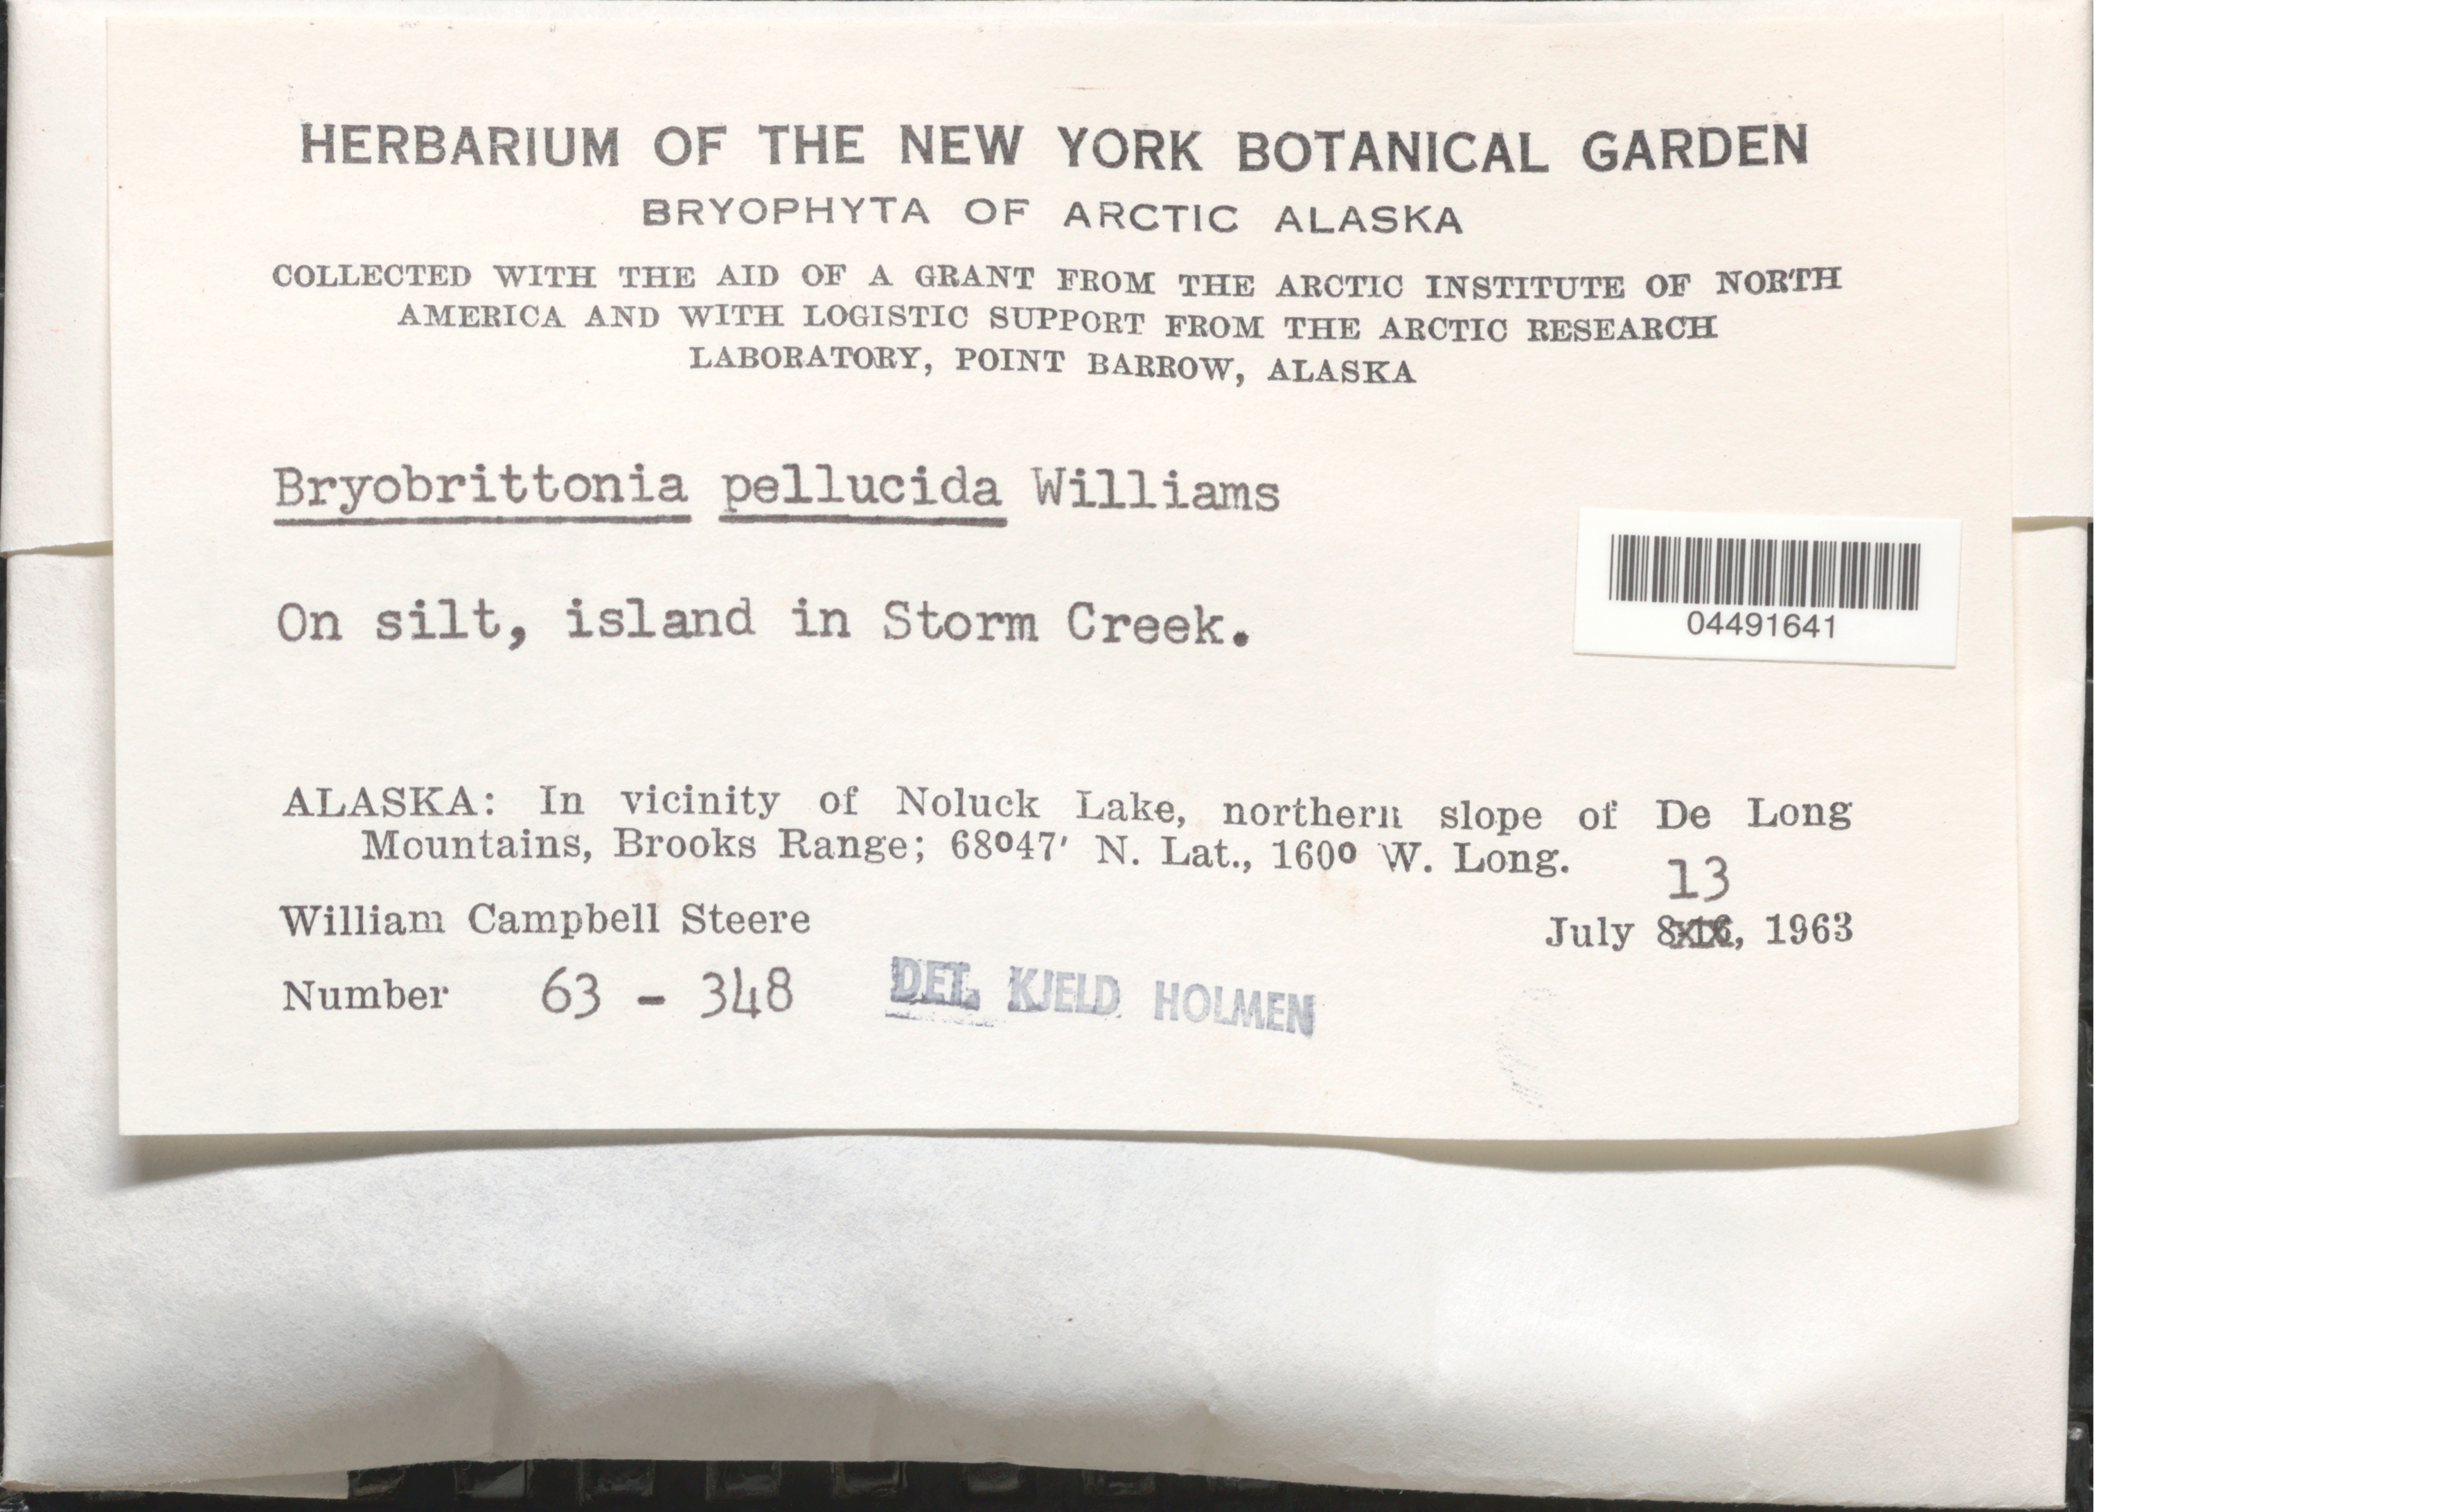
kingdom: Plantae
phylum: Bryophyta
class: Bryopsida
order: Encalyptales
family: Encalyptaceae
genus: Bryobrittonia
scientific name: Bryobrittonia pellucida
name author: R.S. Williams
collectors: W. C. Steere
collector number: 63-348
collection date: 1963-07-13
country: United States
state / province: Alaska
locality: Arctic Alaska. In vicinity of Noluck Lake, northern slope of De Long Mountains, Brooks Range.